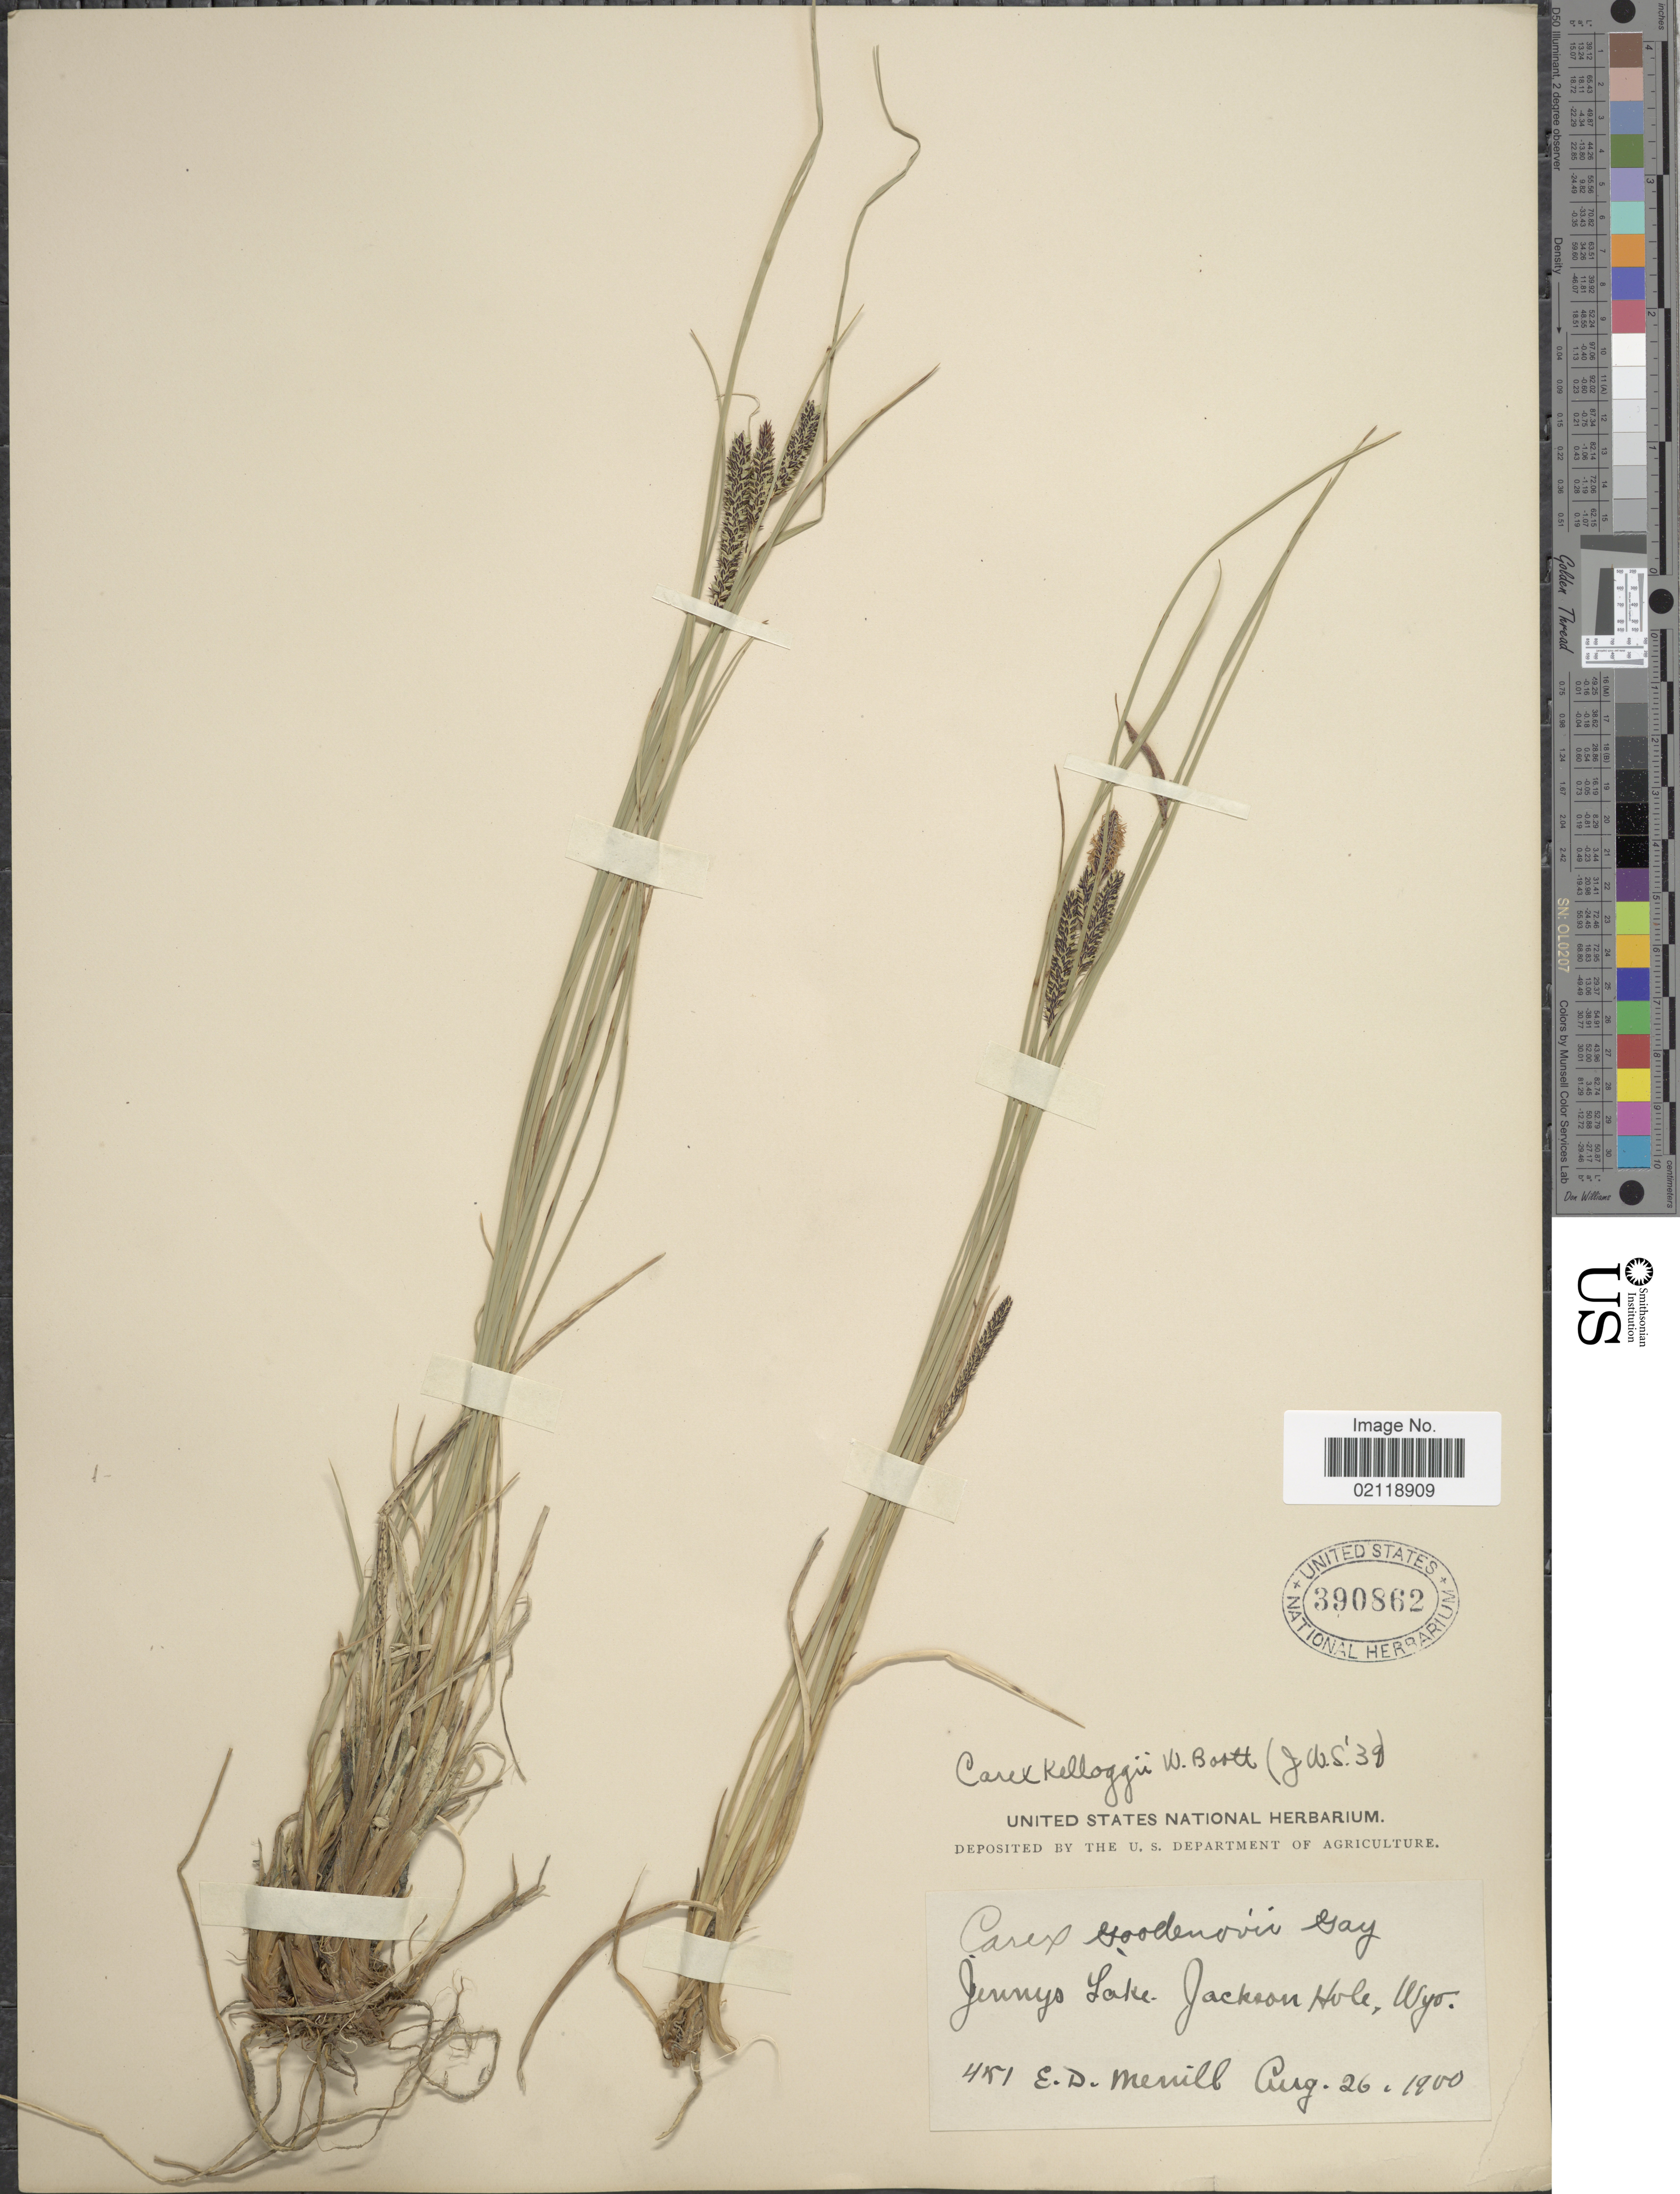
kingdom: Plantae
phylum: Tracheophyta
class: Liliopsida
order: Poales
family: Cyperaceae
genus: Carex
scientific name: Carex kelloggii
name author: W. Boott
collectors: E. D. Merrill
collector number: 481*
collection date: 1900-08-26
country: United States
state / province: Wyoming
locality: Jennys Lake, Jackson Hole.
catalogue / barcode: US 390862